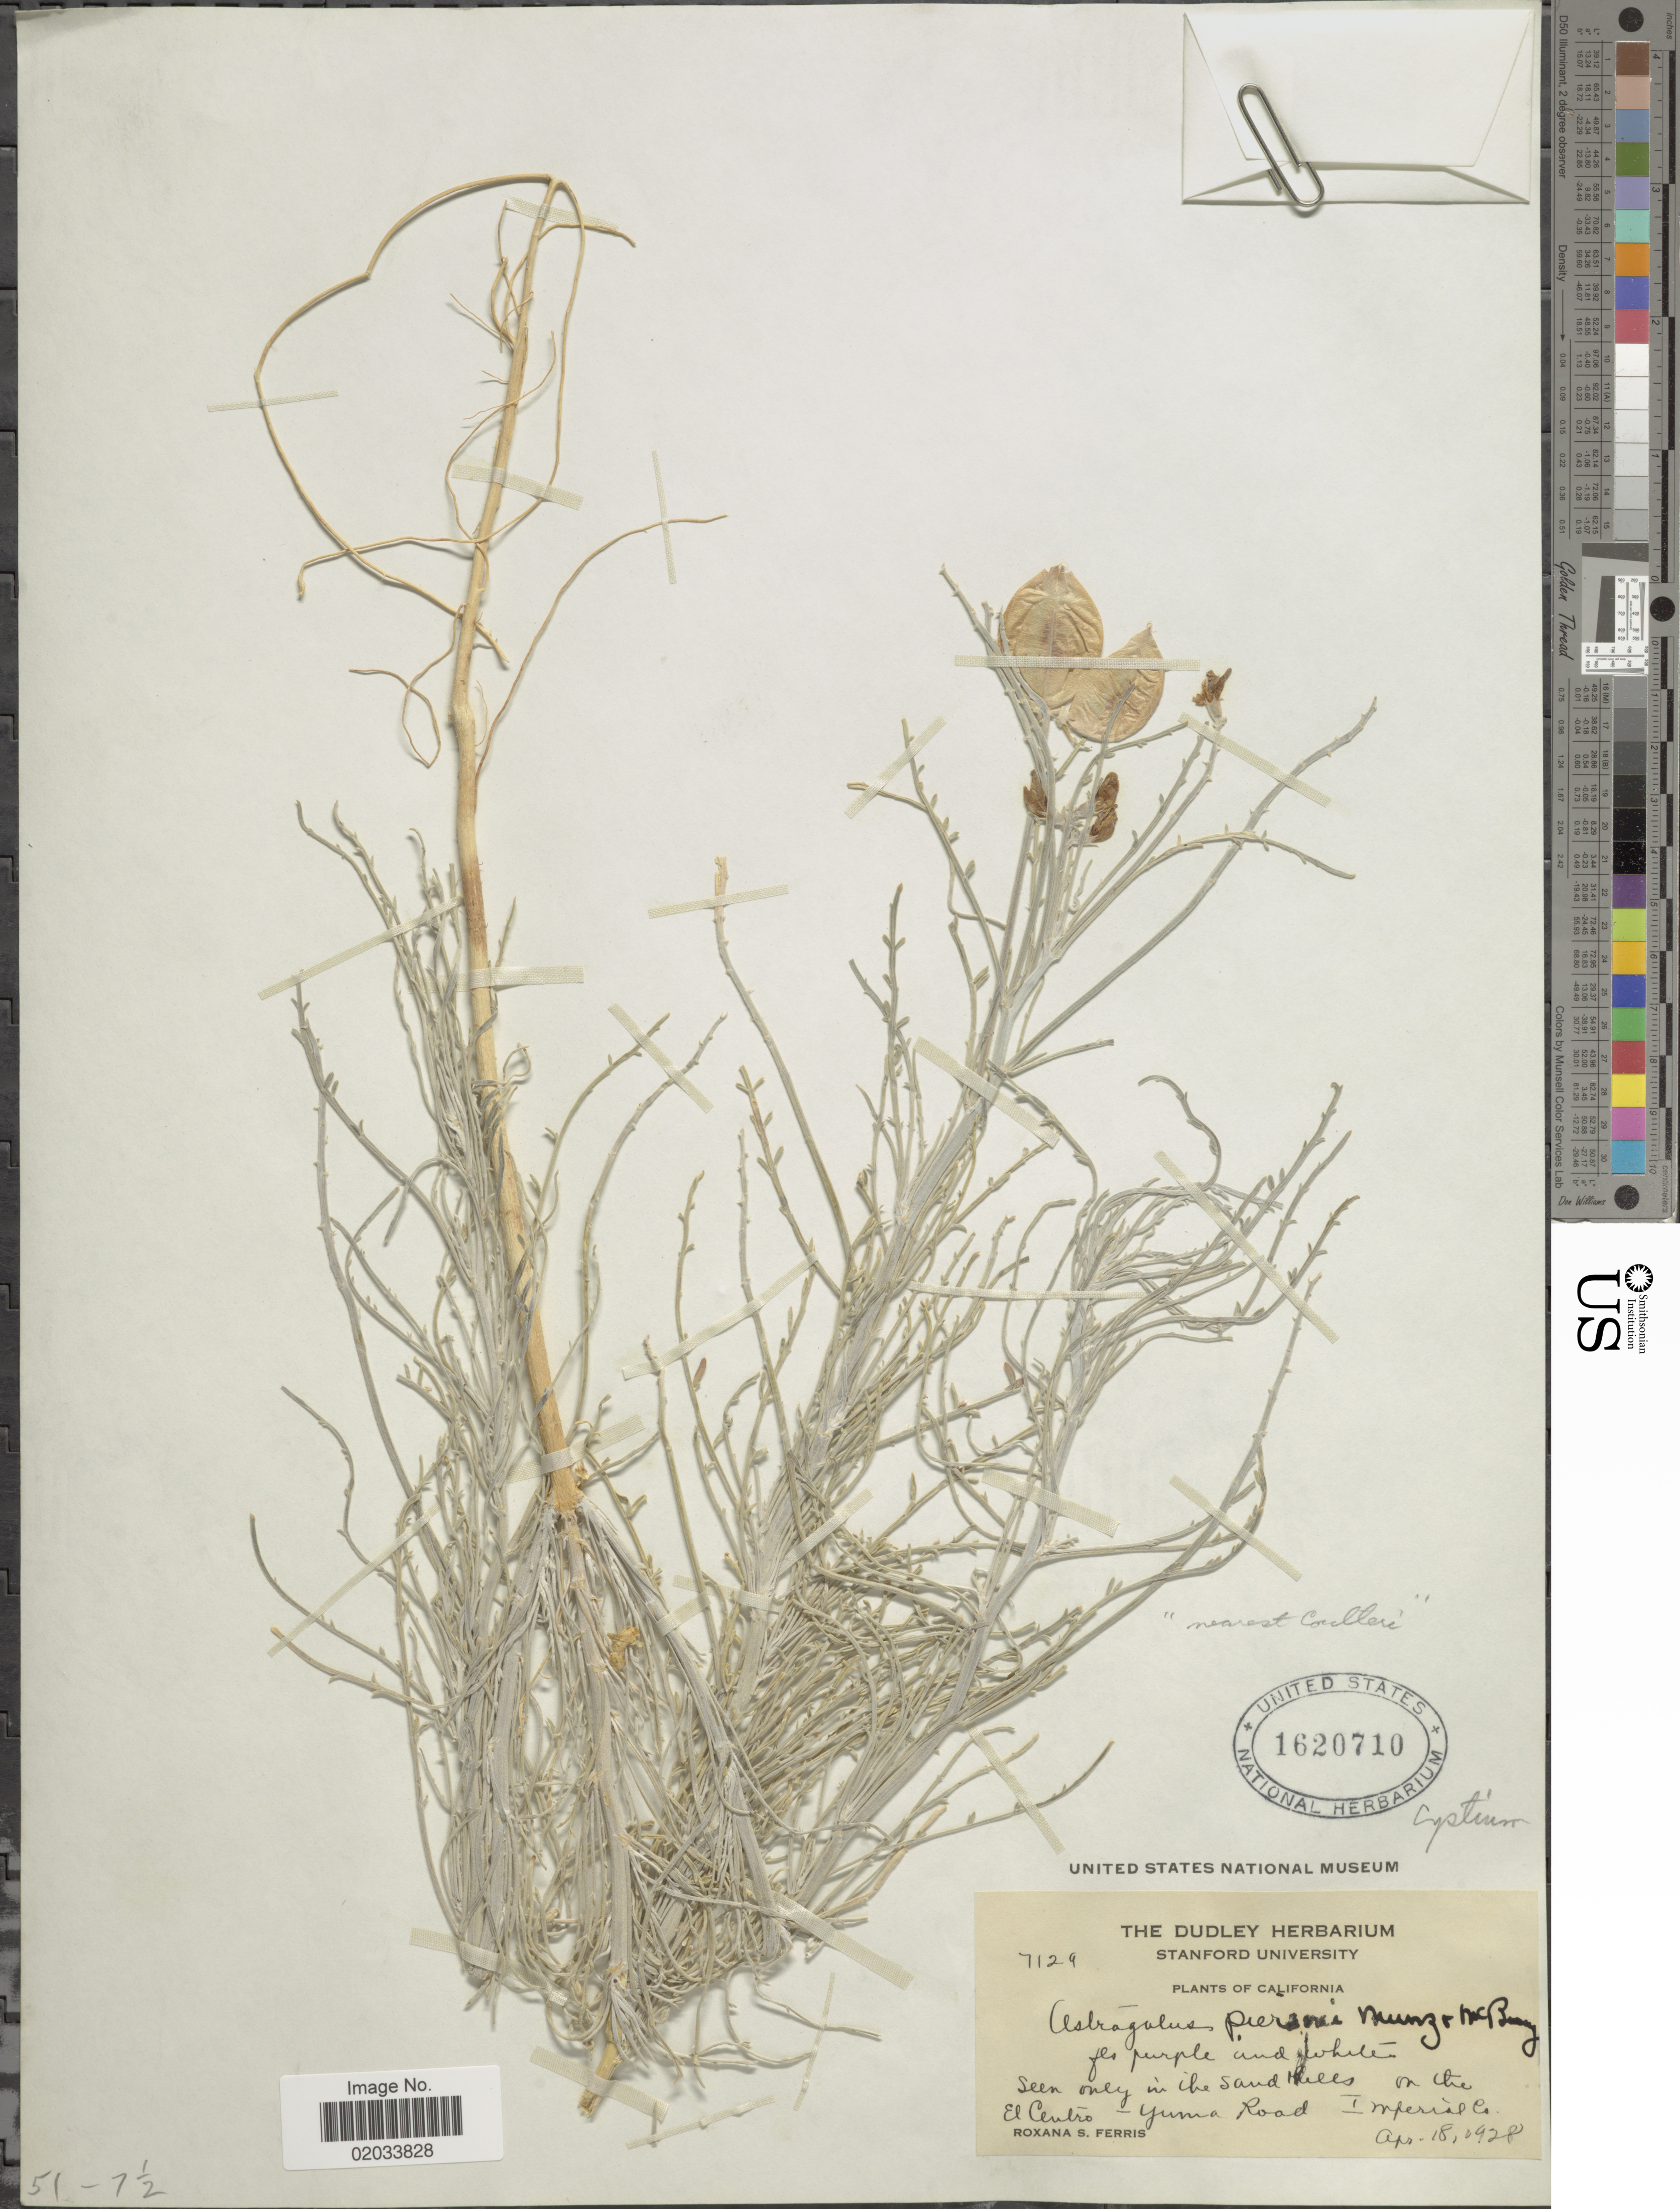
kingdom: Plantae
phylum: Tracheophyta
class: Magnoliopsida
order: Fabales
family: Fabaceae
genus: Astragalus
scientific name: Astragalus peirsonii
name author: Munz & McBurney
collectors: R. S. Ferris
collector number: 7129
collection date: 1928-04-18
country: United States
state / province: California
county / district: Imperial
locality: Seen only in the sand Hills on the El Centro - Yuma Road, Imperial Co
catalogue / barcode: US 1620710